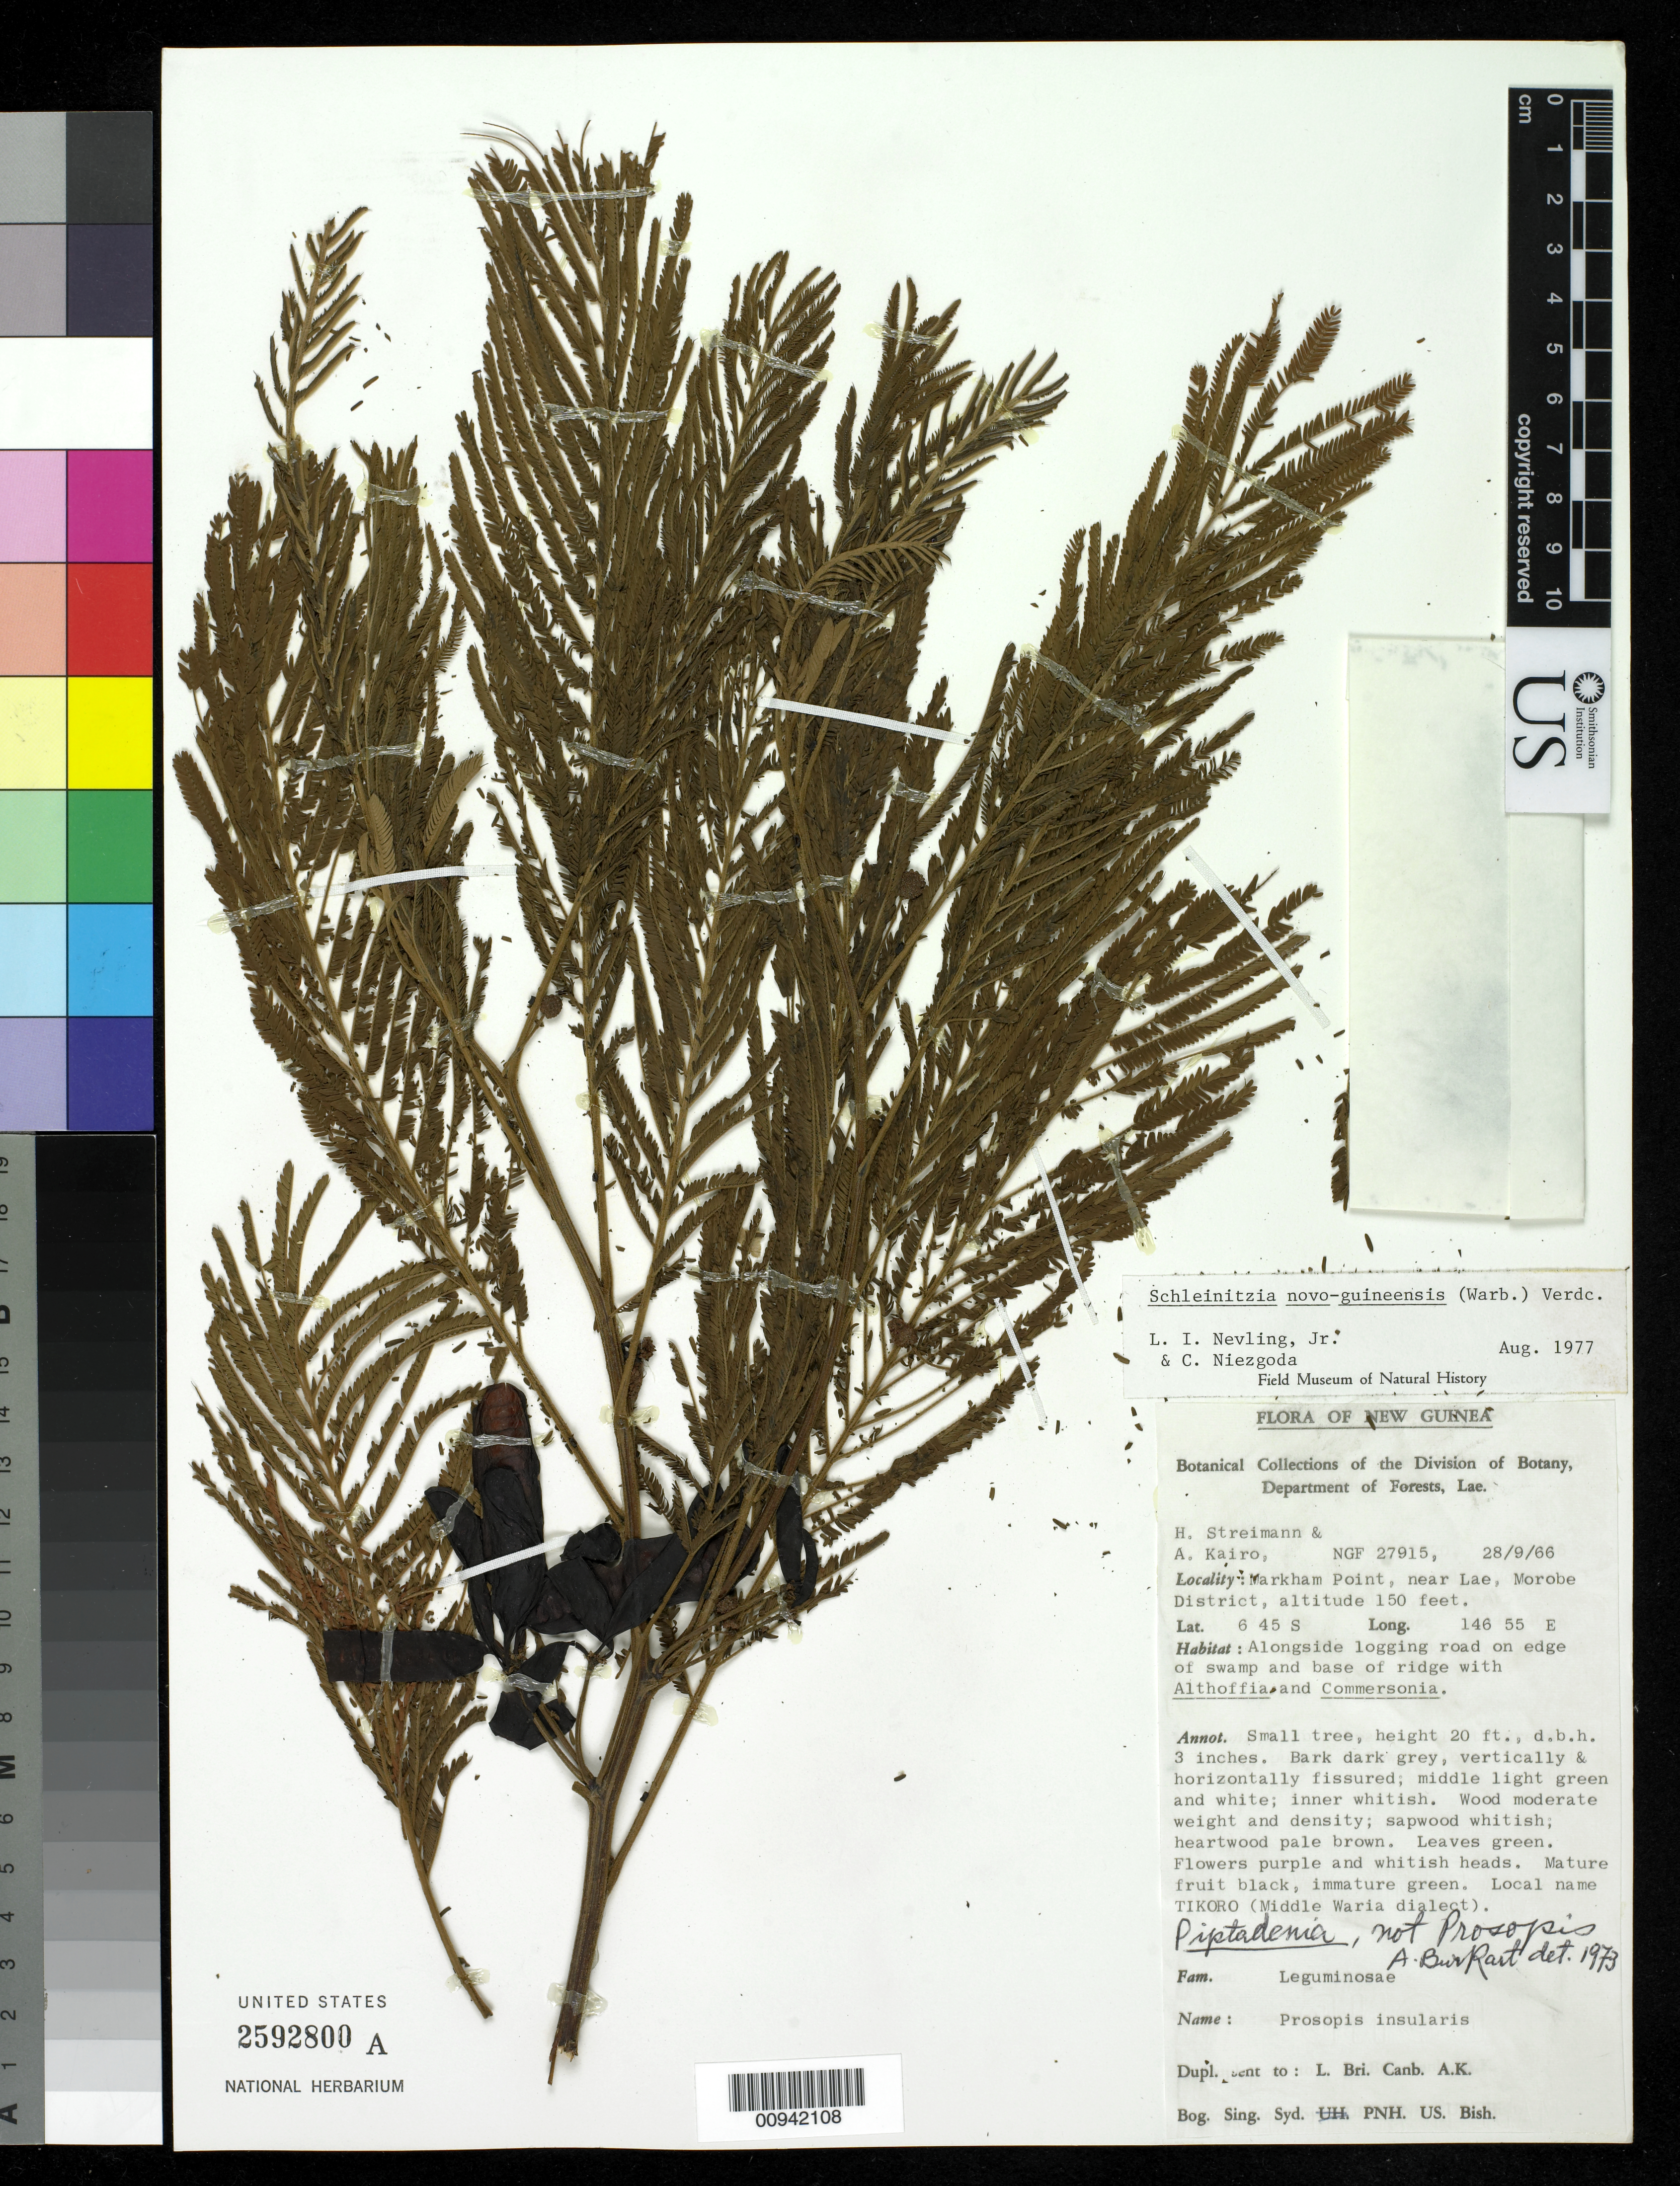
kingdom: Plantae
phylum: Tracheophyta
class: Magnoliopsida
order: Fabales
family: Fabaceae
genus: Schleinitzia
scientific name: Schleinitzia novoguineensis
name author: (Warb.) Verdc.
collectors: H. Streimann & A. Kairo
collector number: NGF 27915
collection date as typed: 28 Sep 1966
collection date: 1966-09-28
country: Papua New Guinea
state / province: Morobe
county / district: Lae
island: New Guinea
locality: Markham point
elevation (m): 46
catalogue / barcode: US 2592800